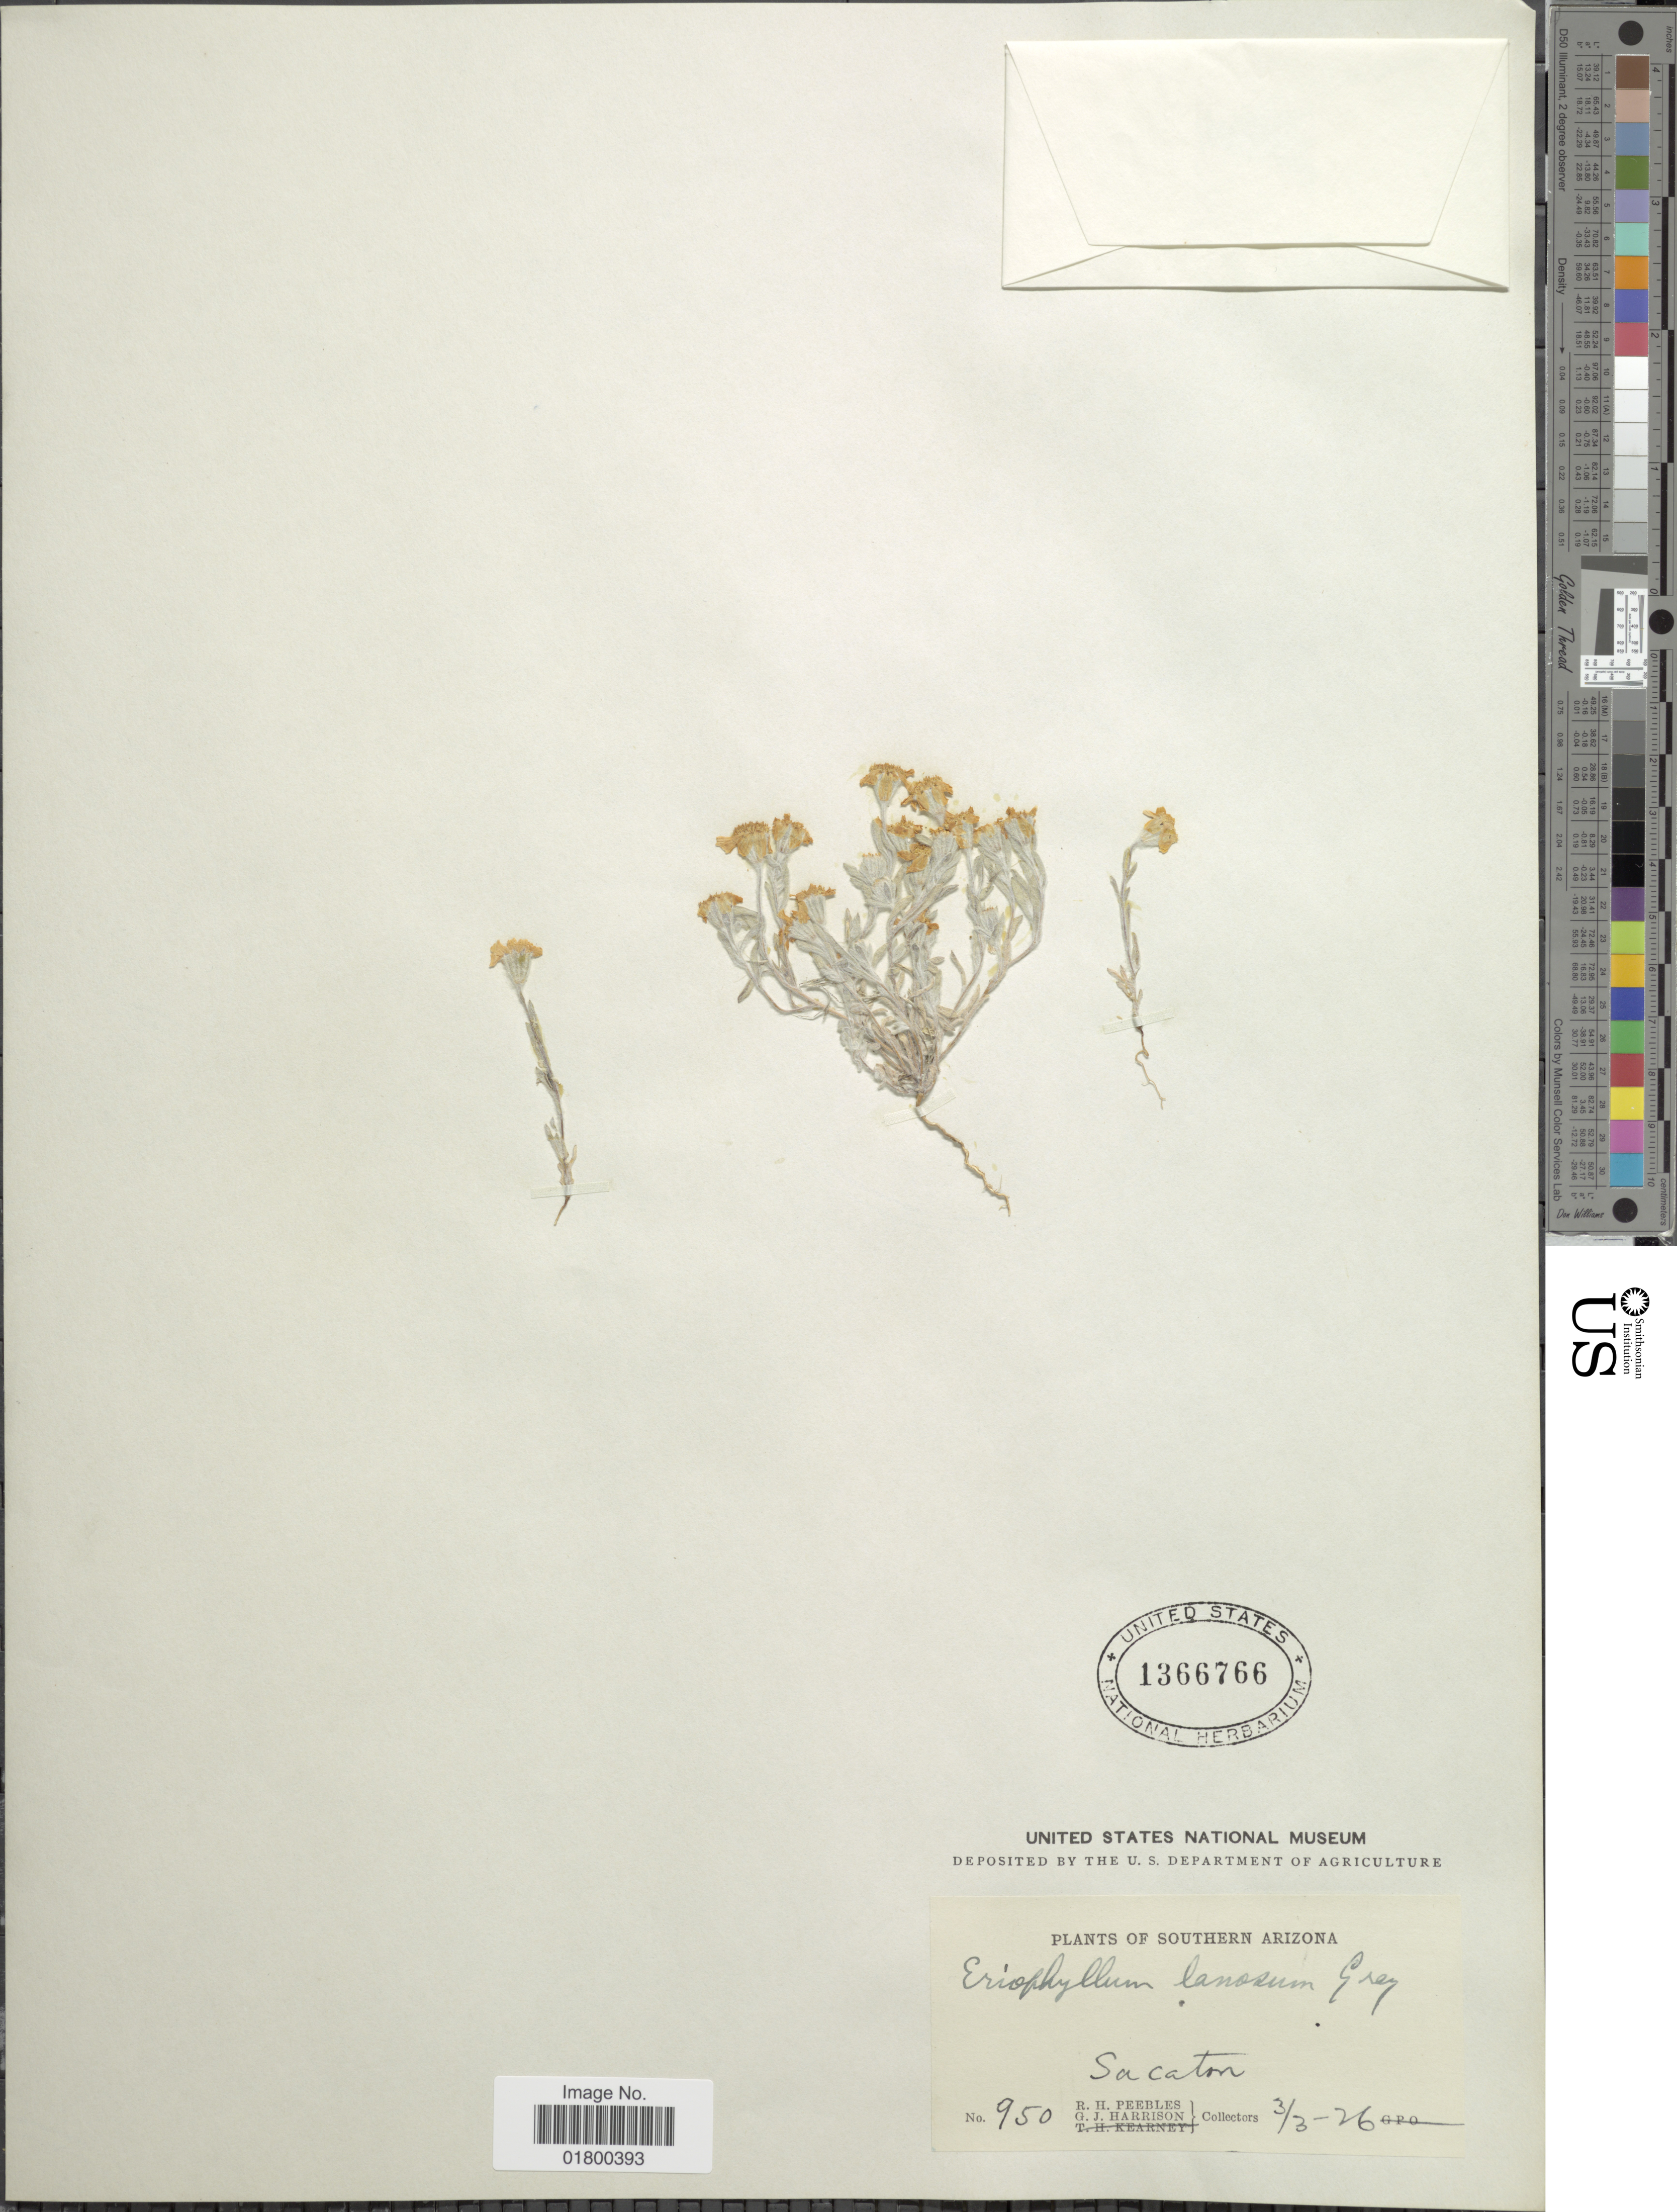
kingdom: Plantae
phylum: Tracheophyta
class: Magnoliopsida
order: Asterales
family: Asteraceae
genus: Eriophyllum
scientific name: Eriophyllum lanosum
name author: (A. Gray) A. Gray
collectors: R. H. Peebles & G. J. Harrison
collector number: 950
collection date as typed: Transcribed d/m/y: 3/3/26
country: United States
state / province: Arizona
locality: Southern Arizona, Sacaton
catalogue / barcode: US 1366766